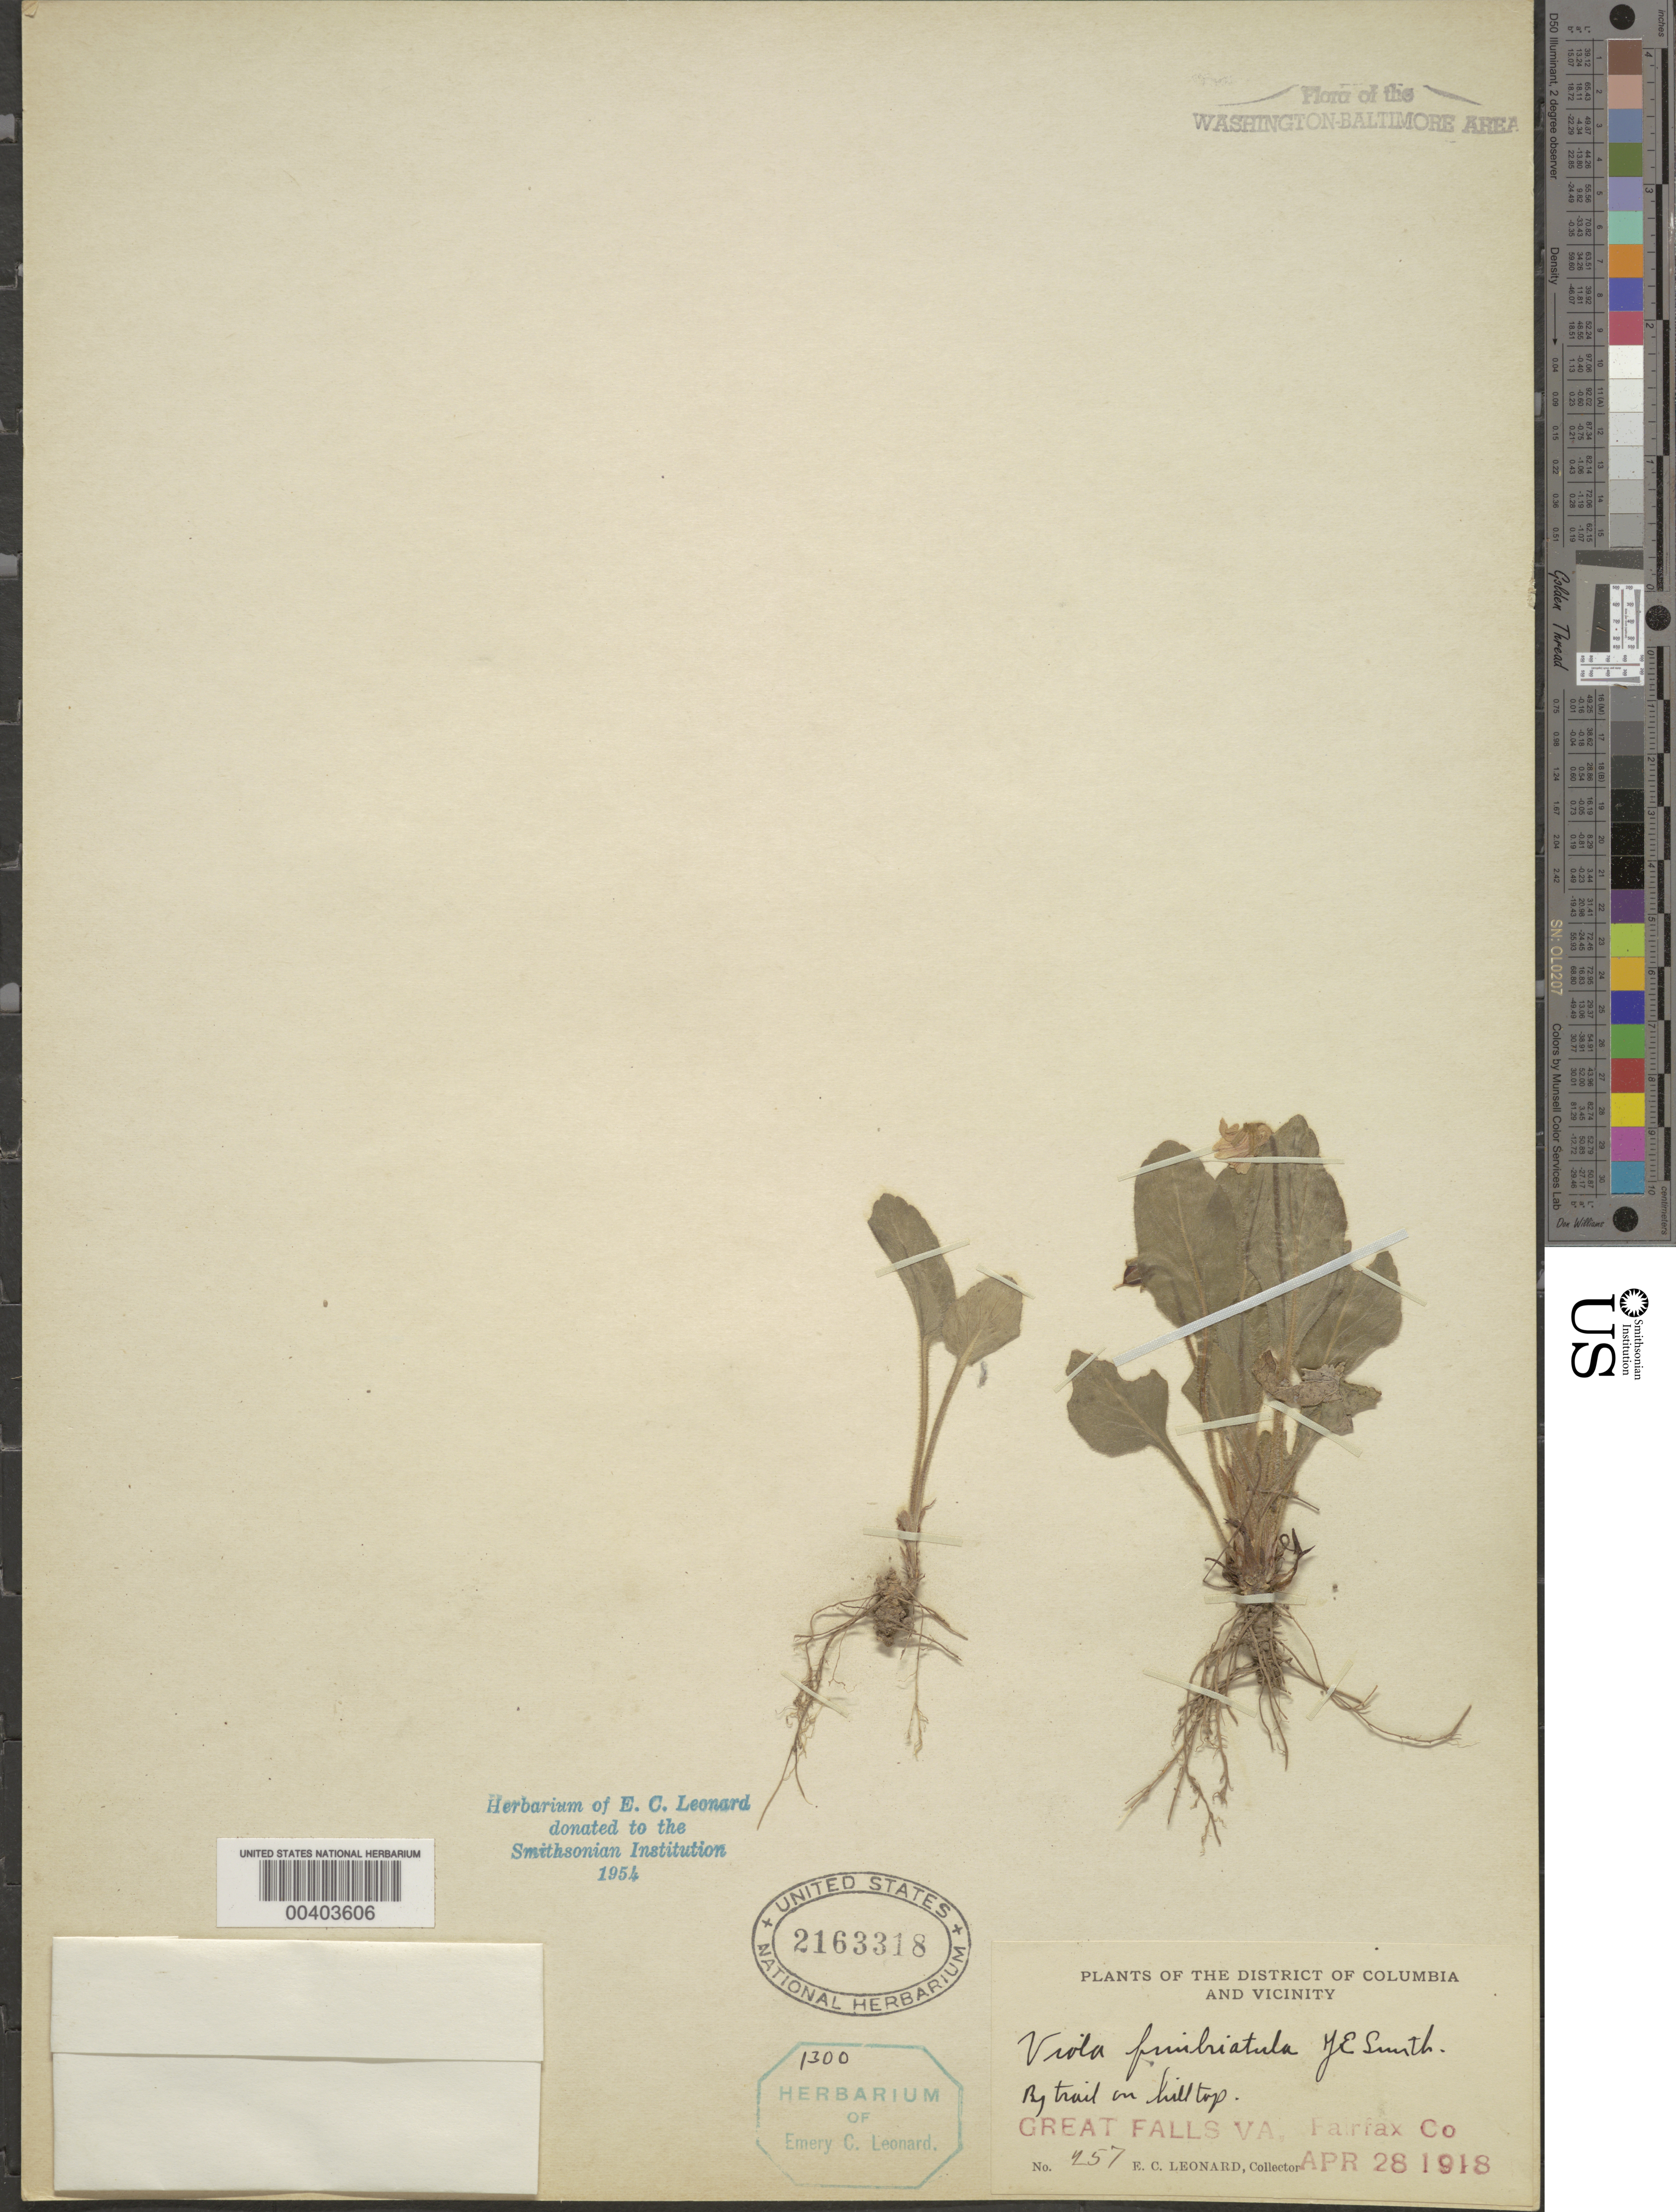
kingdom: Plantae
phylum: Tracheophyta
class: Magnoliopsida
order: Malpighiales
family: Violaceae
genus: Viola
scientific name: Viola sagittata var. ovata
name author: (Nutt.) Torr. & A. Gray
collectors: E. C. Leonard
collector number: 257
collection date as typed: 28 Apr 1918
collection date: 1918-04-28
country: United States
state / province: Virginia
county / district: Fairfax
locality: Great Falls C. and O. Canal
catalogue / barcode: US 2163318